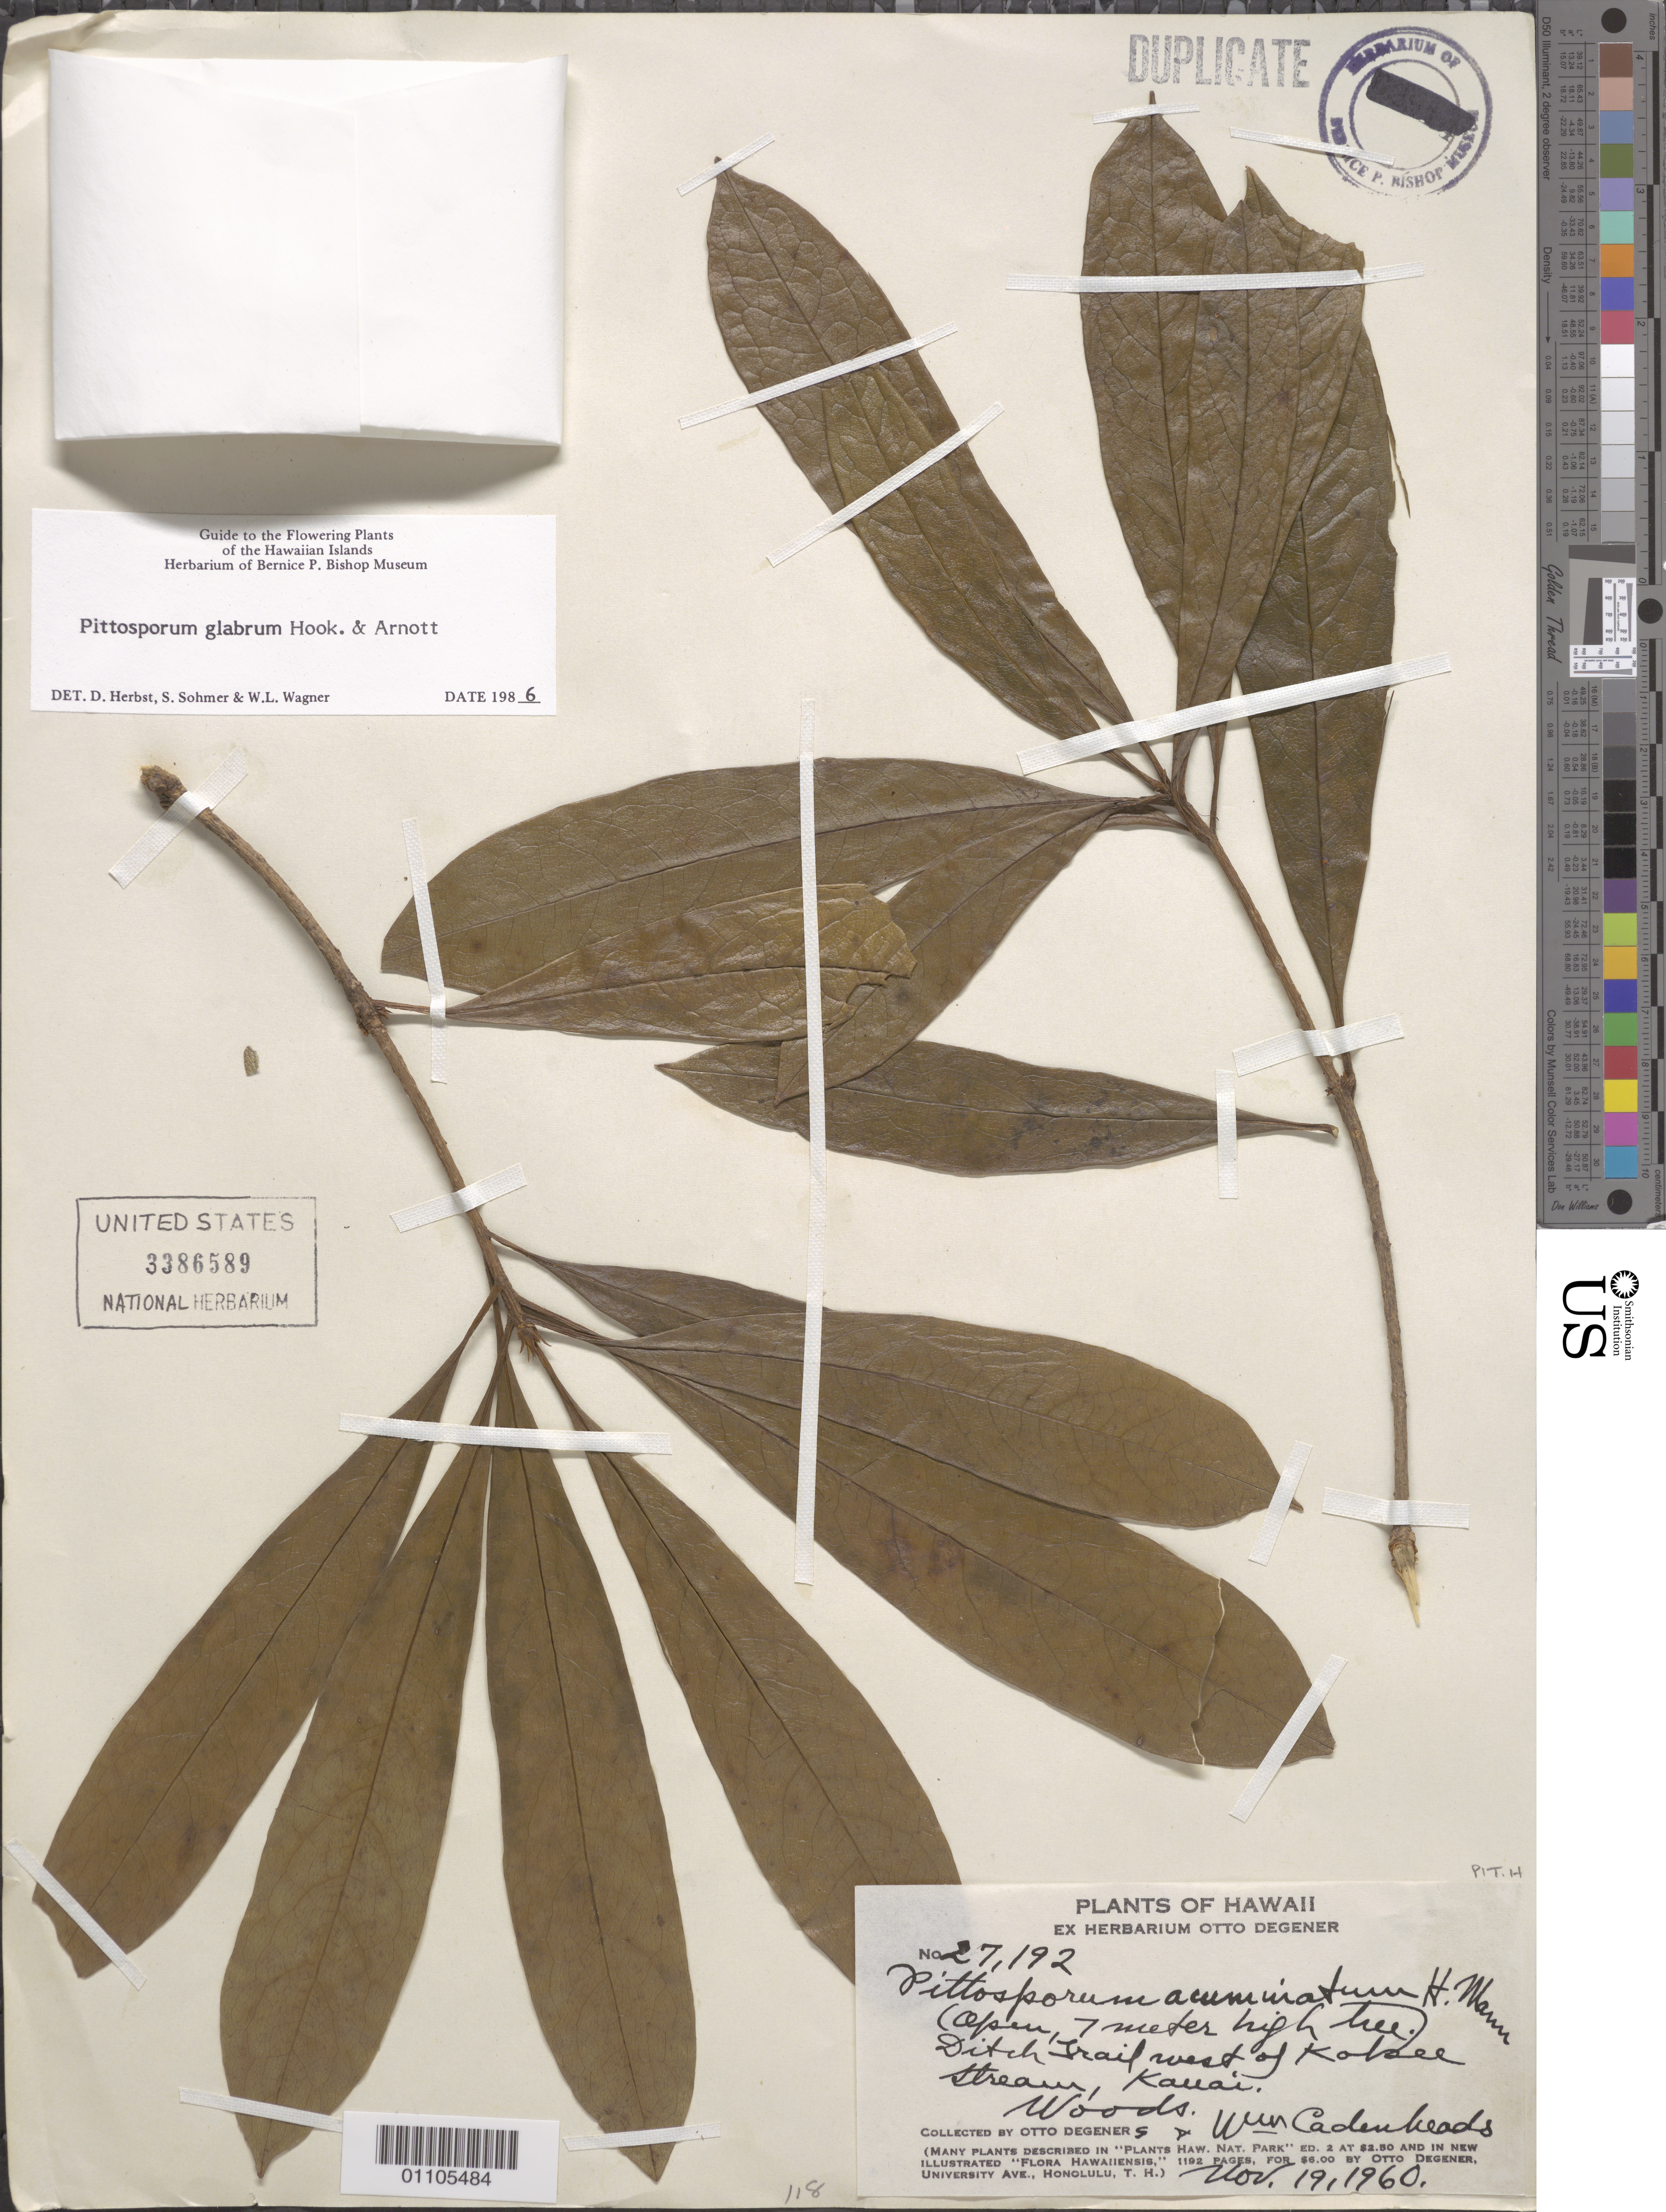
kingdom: Plantae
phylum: Tracheophyta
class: Magnoliopsida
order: Apiales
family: Pittosporaceae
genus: Pittosporum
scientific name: Pittosporum glabrum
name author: Hook. & Arn.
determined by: Herbst, D. R.; Sohmer, S. H.; Wagner, W. L.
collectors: O. Degener & W. Cadenheads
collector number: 27192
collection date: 1960-11-19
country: United States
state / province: Hawaii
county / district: Kaui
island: Kaua'i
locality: Ditch trail west of Kokee Stream, Kaua'i.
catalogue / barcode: US 3386589